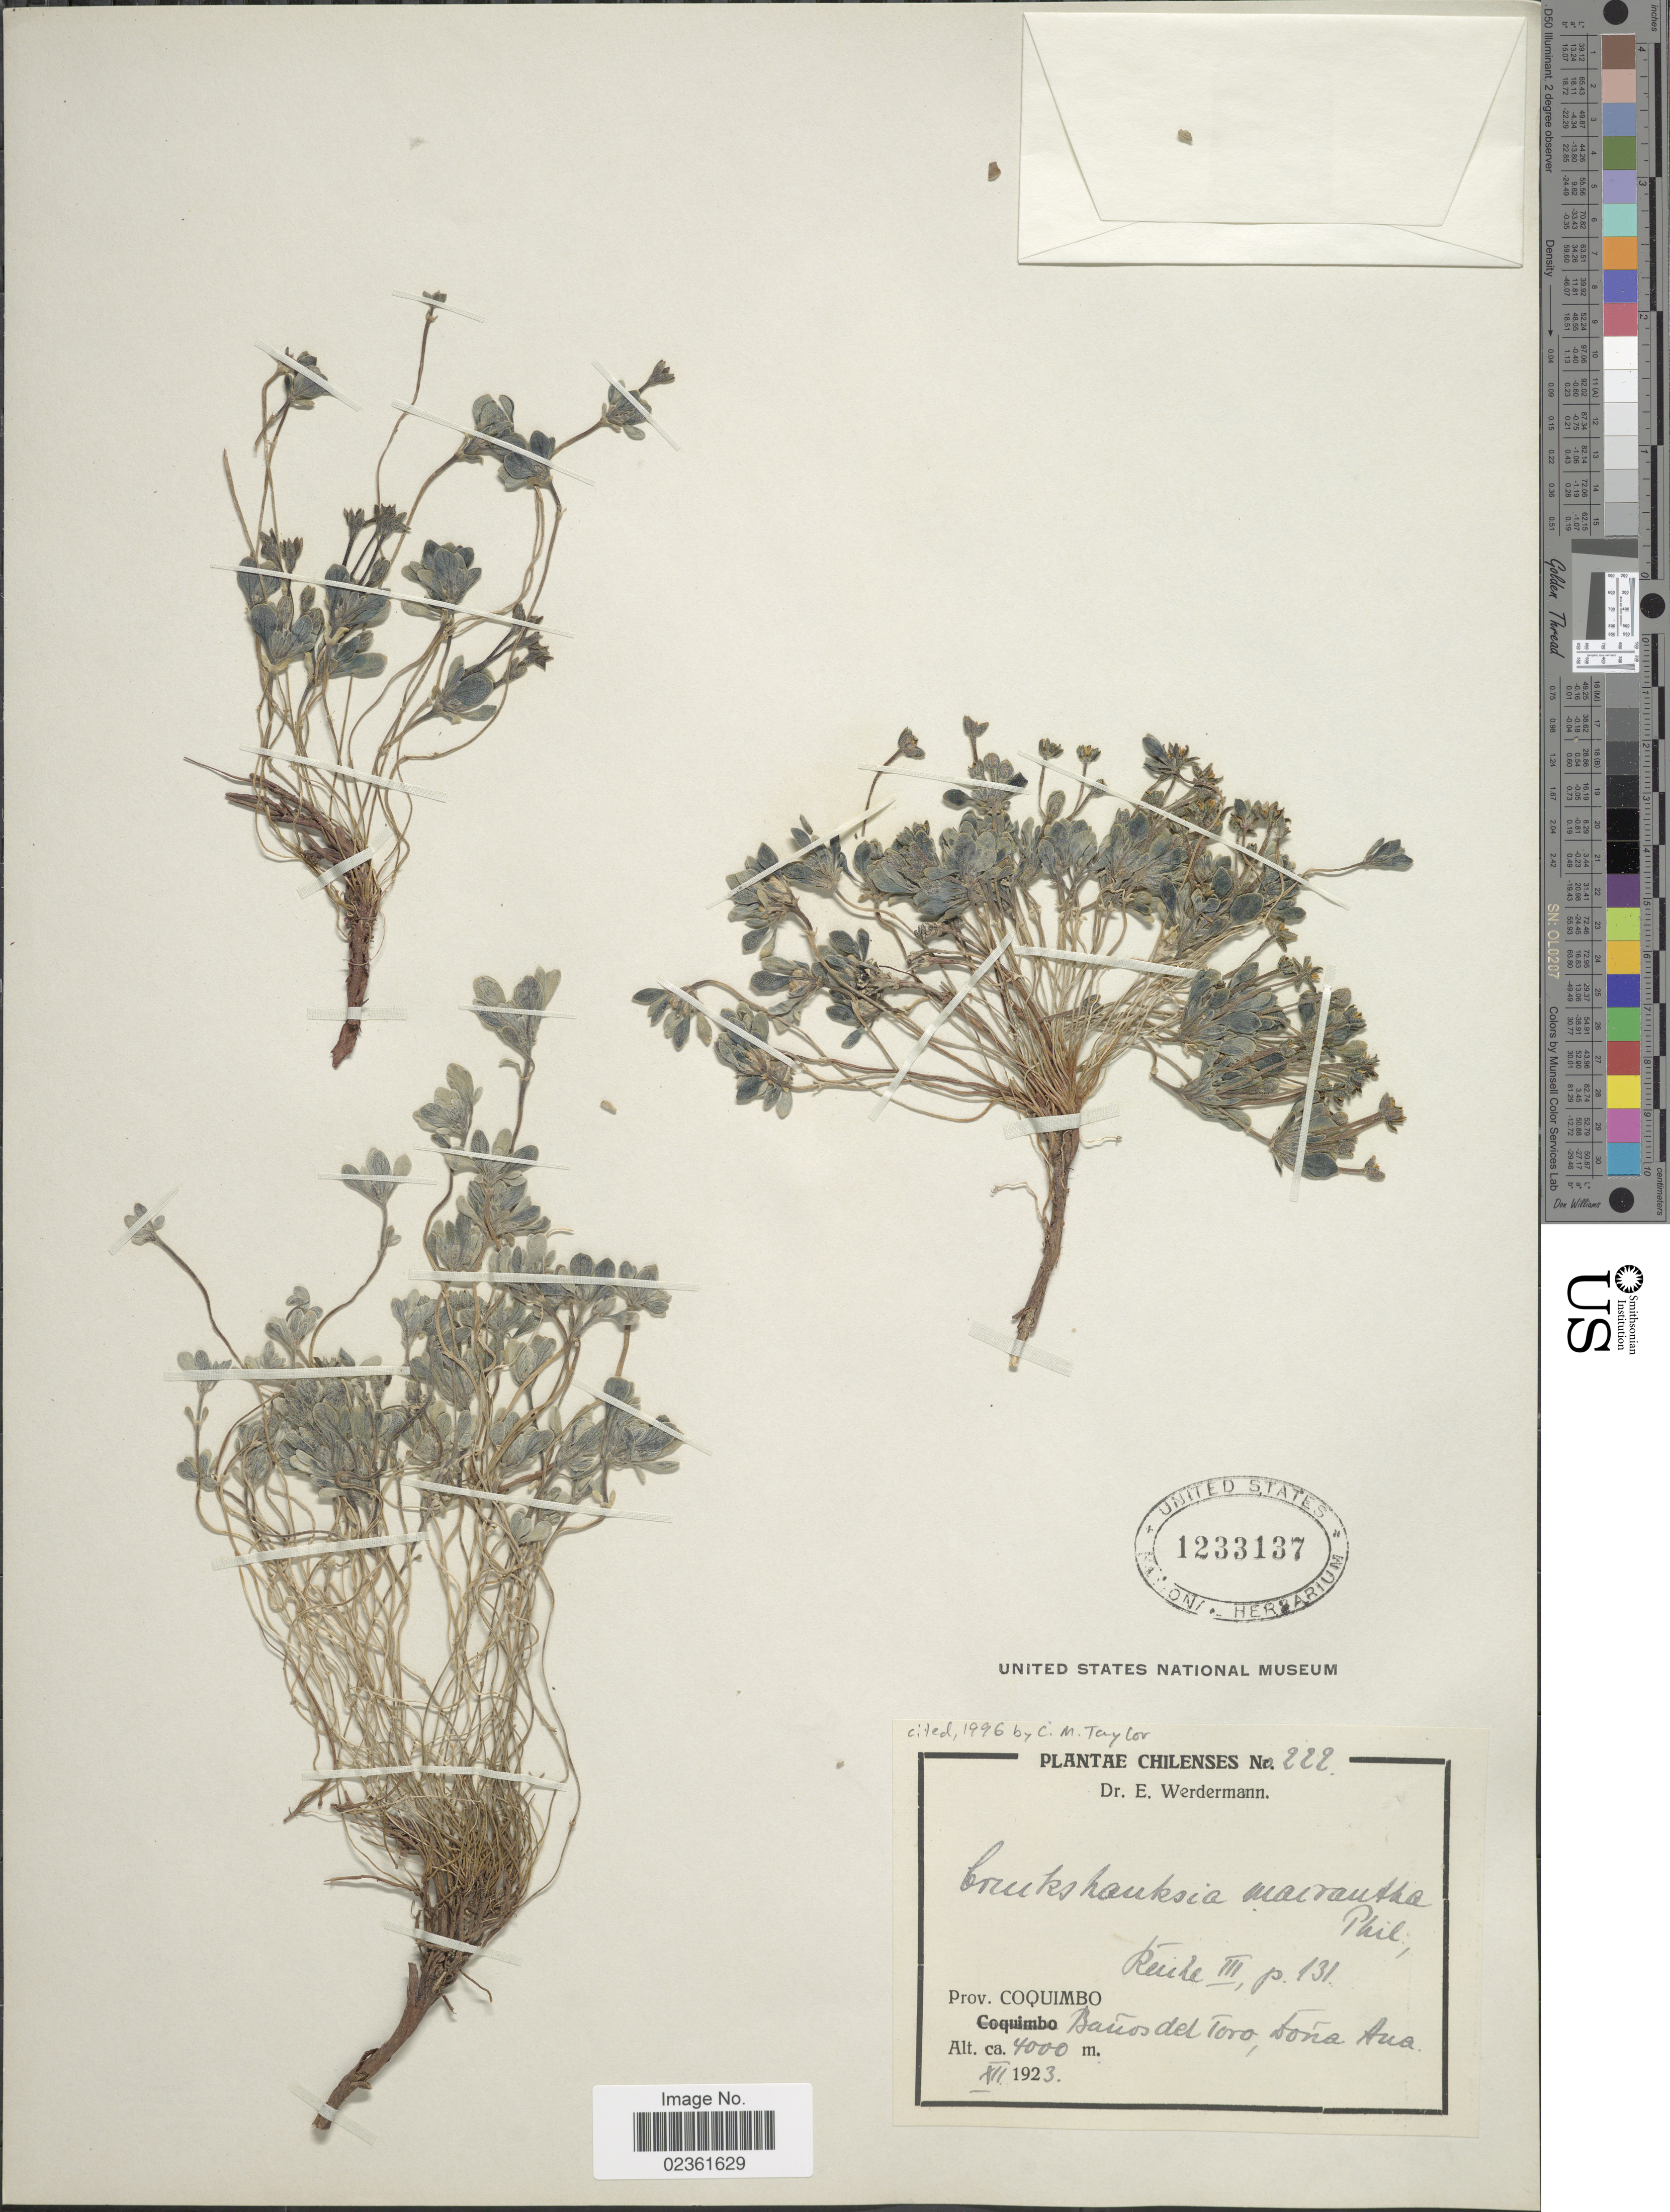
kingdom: Plantae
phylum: Tracheophyta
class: Magnoliopsida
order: Gentianales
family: Rubiaceae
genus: Cruckshanksia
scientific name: Cruckshanksia macrantha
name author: Phil.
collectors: E. Werdermann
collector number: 222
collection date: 1923-12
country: Chile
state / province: Coquimbo (IV)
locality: Banos del Toro, Dona Ana.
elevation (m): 4000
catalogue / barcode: US 1233137